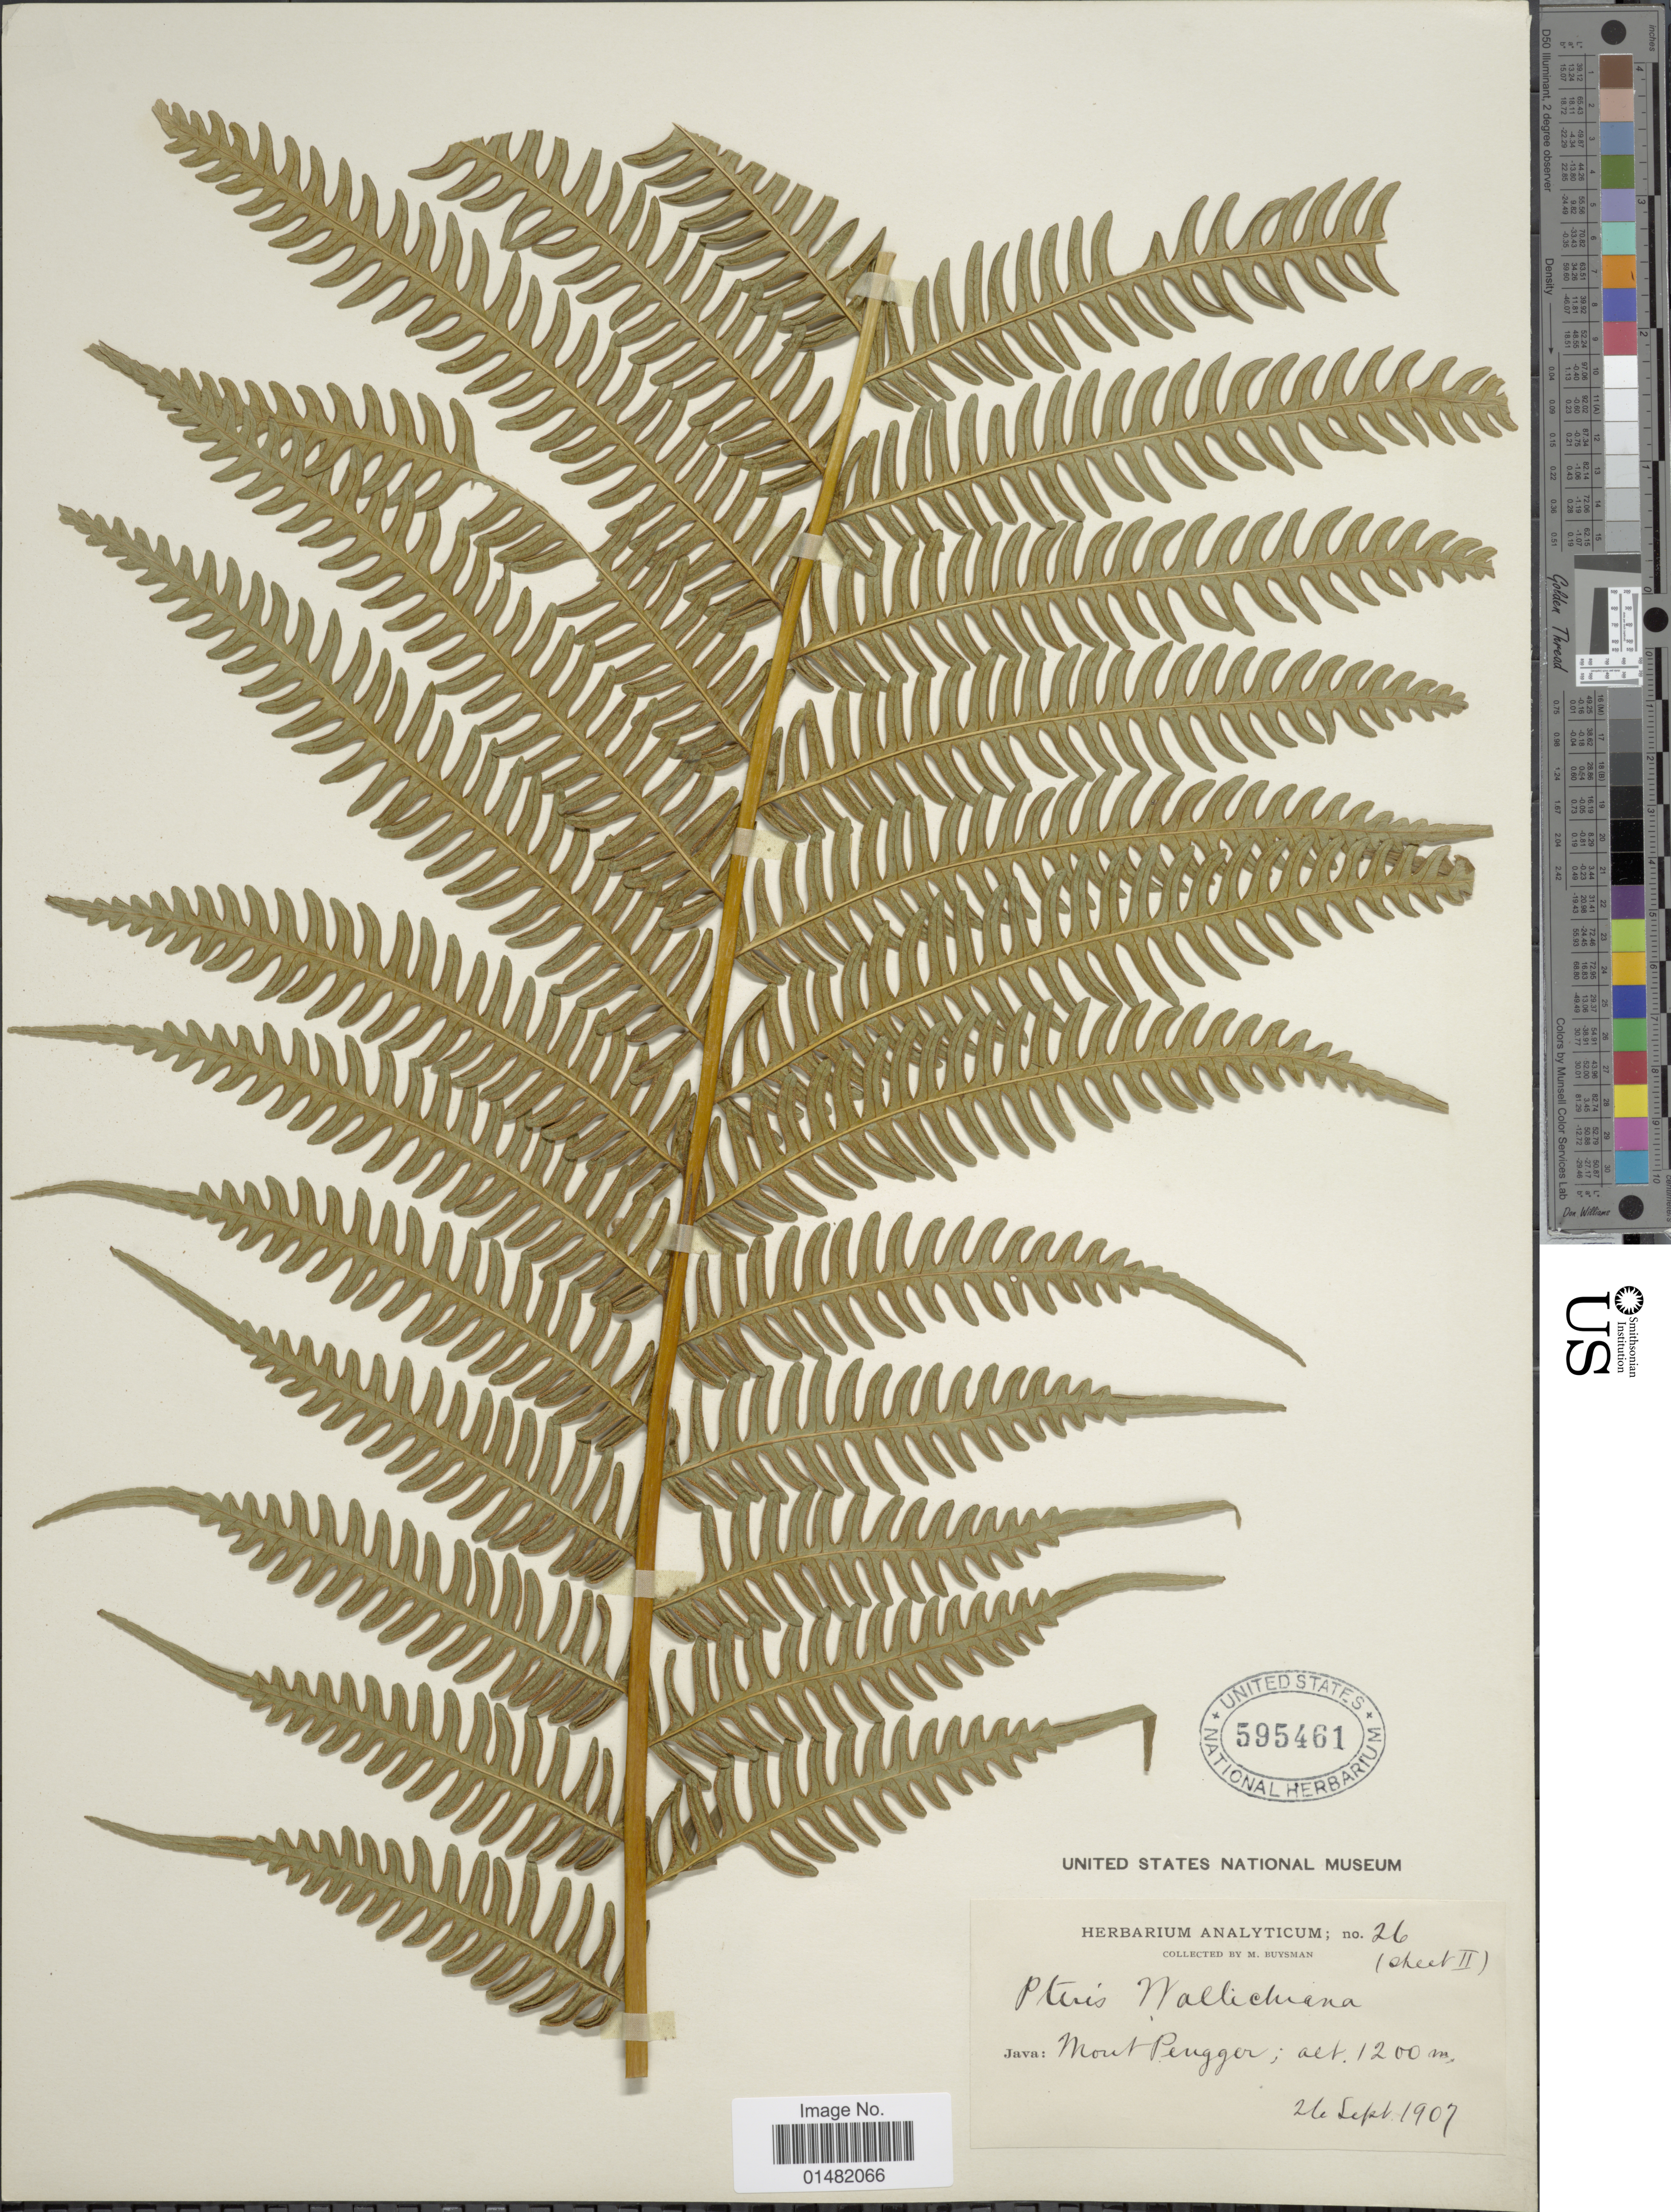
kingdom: Plantae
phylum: Tracheophyta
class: Polypodiopsida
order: Polypodiales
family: Pteridaceae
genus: Pteris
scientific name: Pteris wallichiana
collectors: M. Buysman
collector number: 26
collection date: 1907-09-26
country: Indonesia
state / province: Java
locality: Mont Pengger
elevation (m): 1200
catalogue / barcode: US 595461